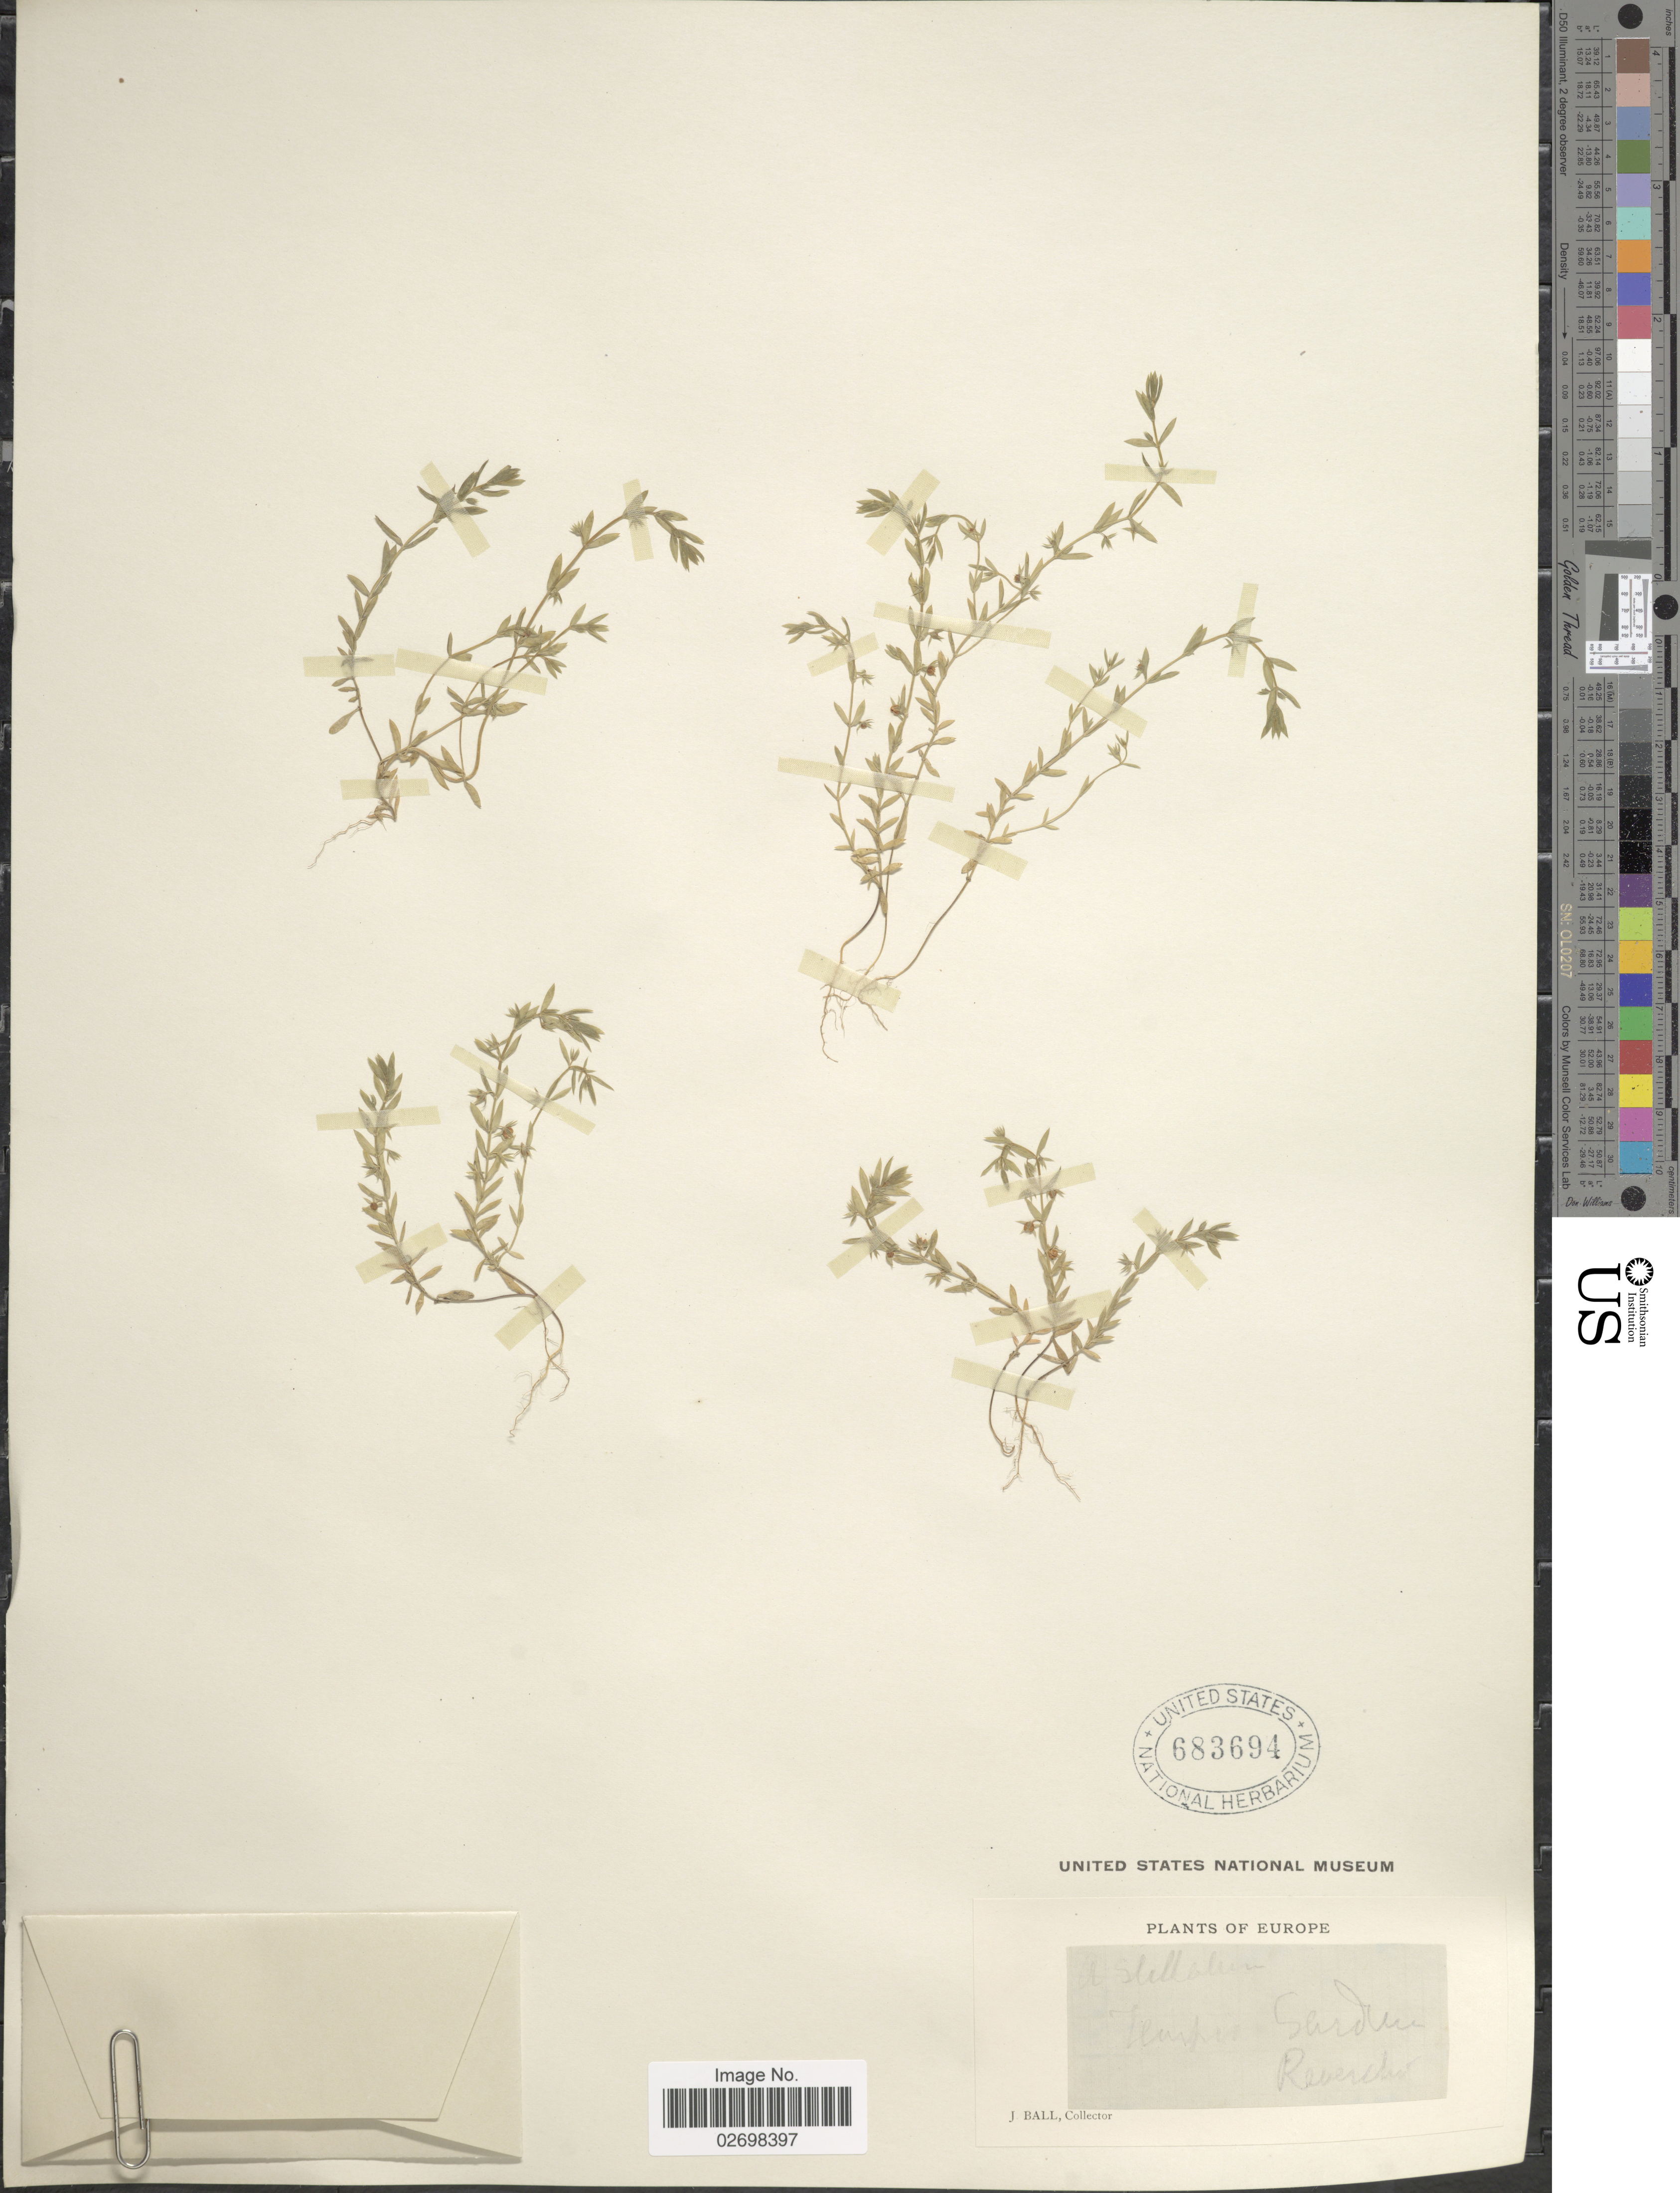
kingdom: Plantae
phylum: Tracheophyta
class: Magnoliopsida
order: Gentianales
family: Rubiaceae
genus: Galium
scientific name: Galium sp.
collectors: J. Ball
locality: Temper [interpreted] Sard [interpreted] Reverche, Europe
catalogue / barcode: US 683694